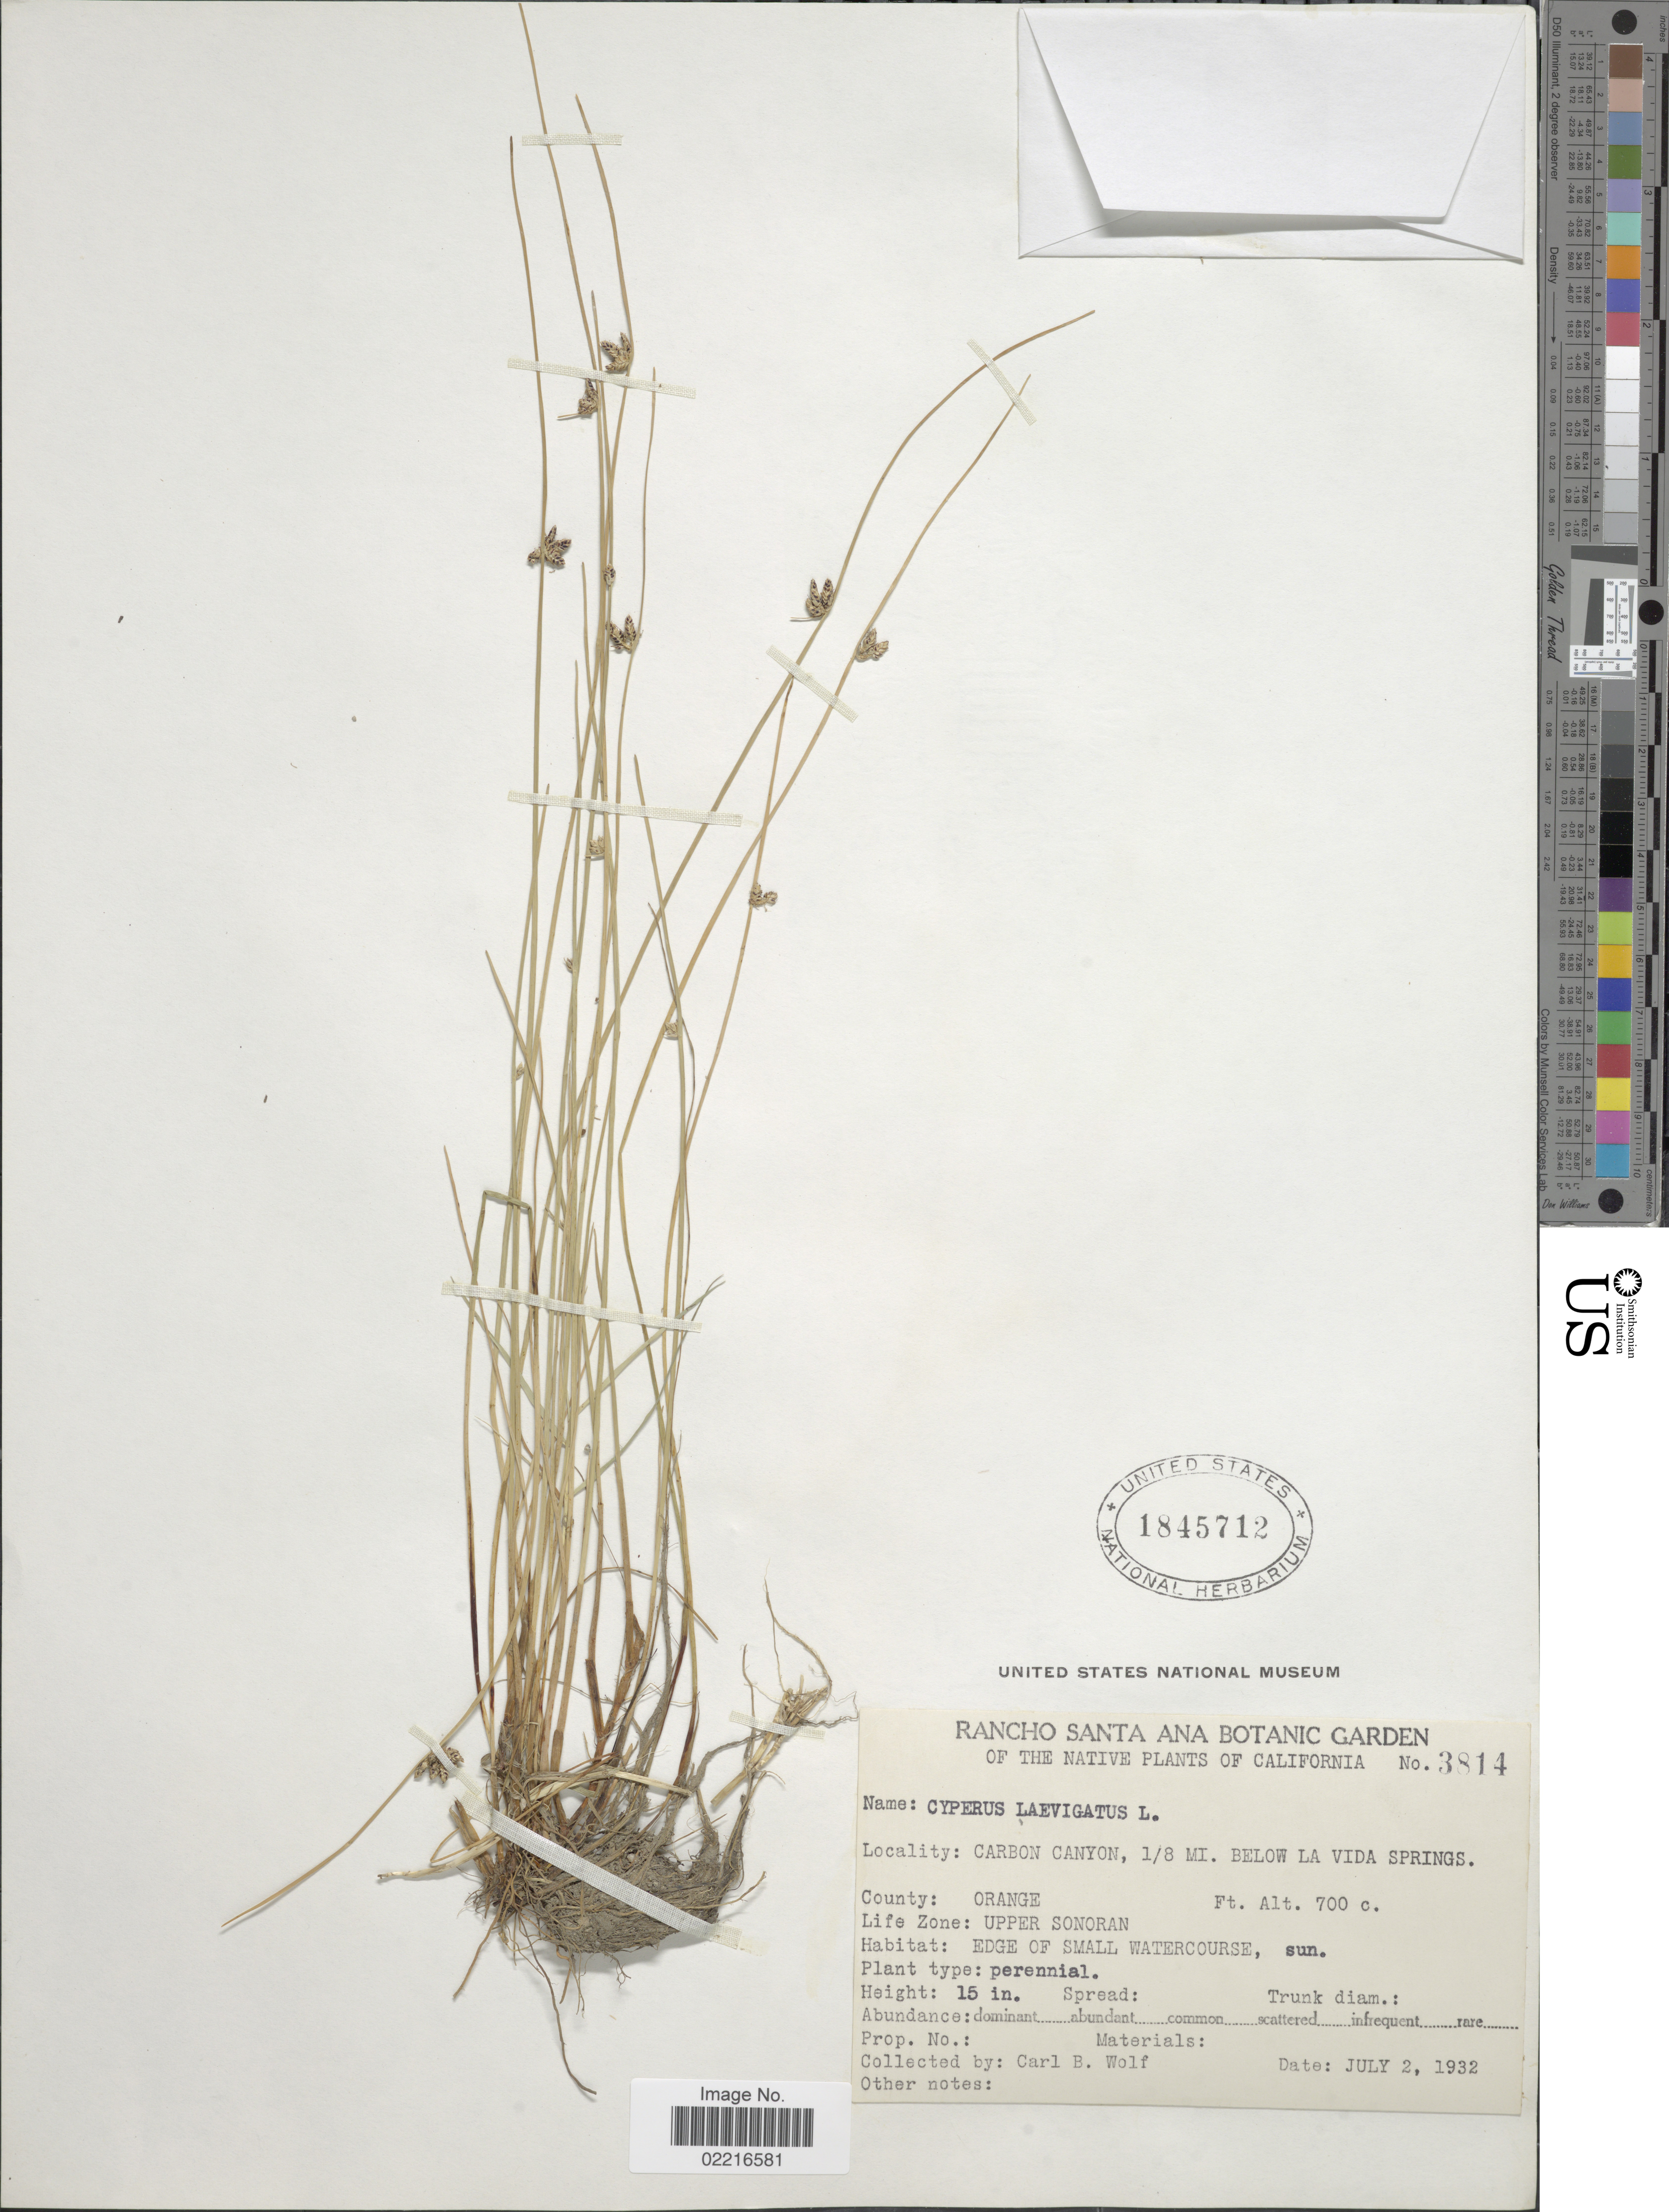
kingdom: Plantae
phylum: Tracheophyta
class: Liliopsida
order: Poales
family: Cyperaceae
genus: Cyperus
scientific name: Cyperus laevigatus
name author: L.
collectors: C. B. Wolf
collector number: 3814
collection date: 1932-07-02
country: United States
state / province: California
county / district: Orange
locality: Carbon Canyon, 1/8 mi below La Vida Springs, County Orange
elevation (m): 213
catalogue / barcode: US 1845712